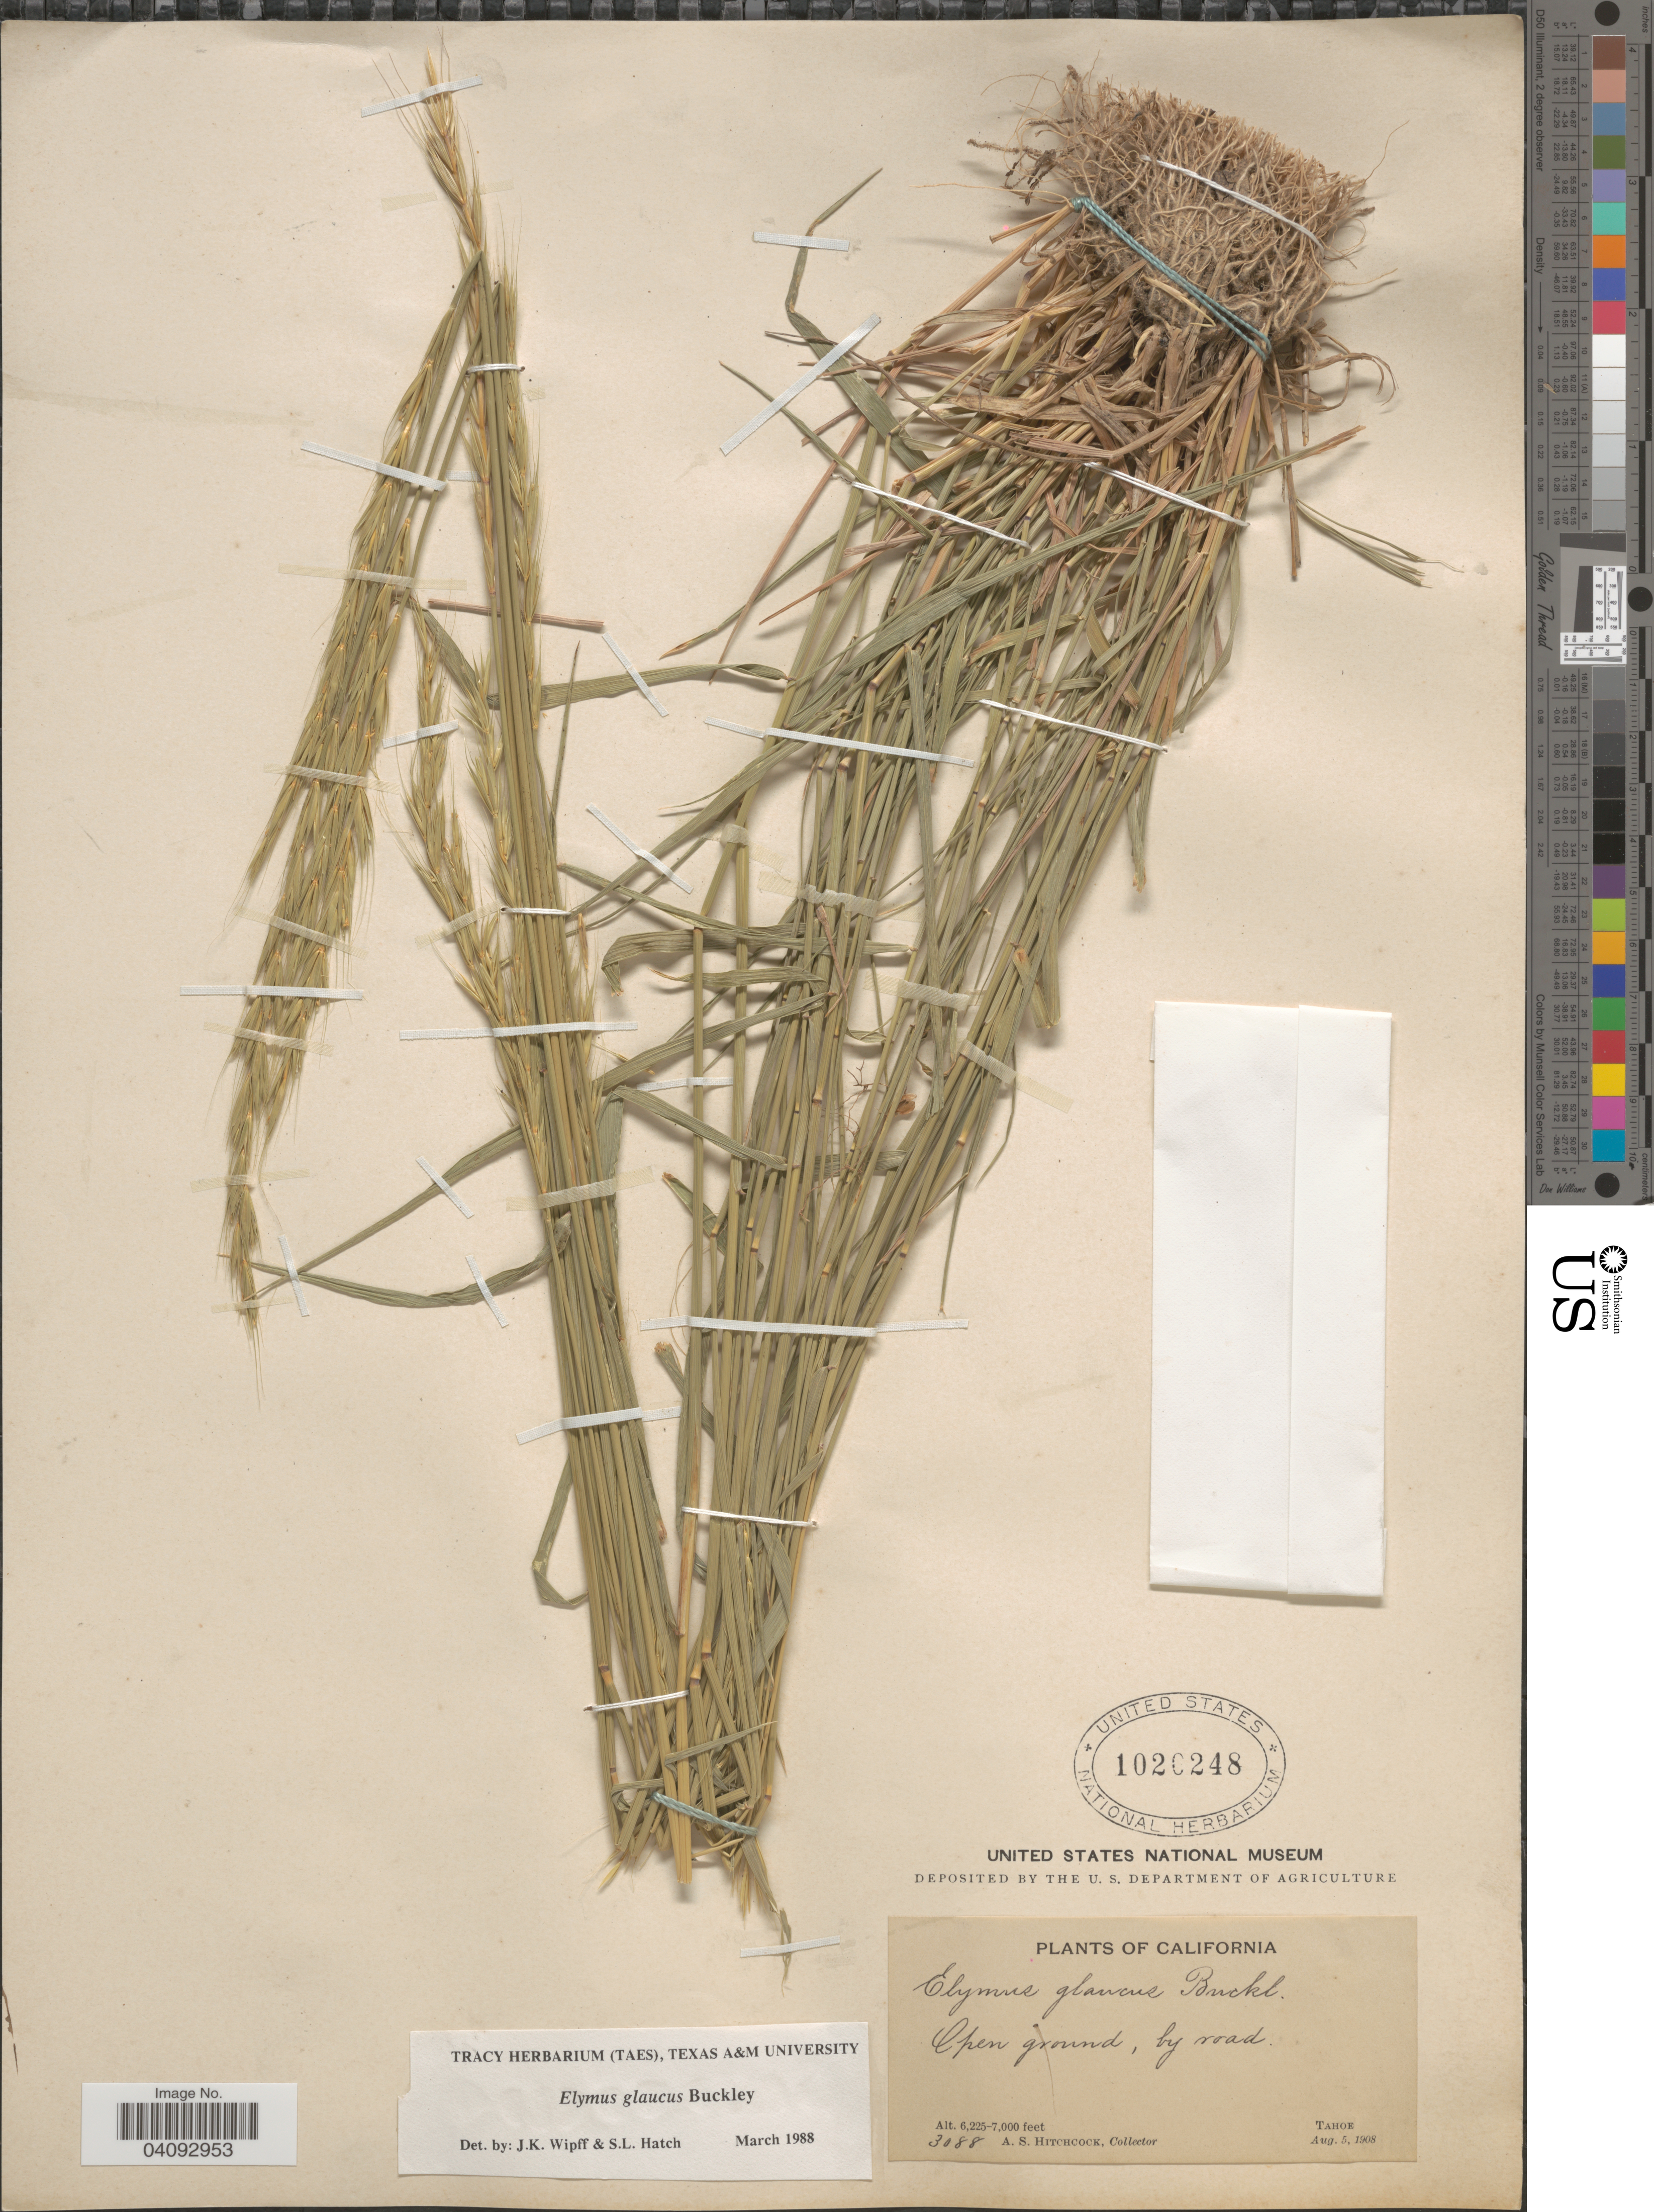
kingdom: Plantae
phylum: Tracheophyta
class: Liliopsida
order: Poales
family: Poaceae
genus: Elymus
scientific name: Elymus glaucus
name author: Buckley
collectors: A. S. Hitchcock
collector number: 3088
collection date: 1908-08-05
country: United States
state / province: California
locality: Open ground, by road. Tahoe.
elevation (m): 1897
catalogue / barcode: US 1020248